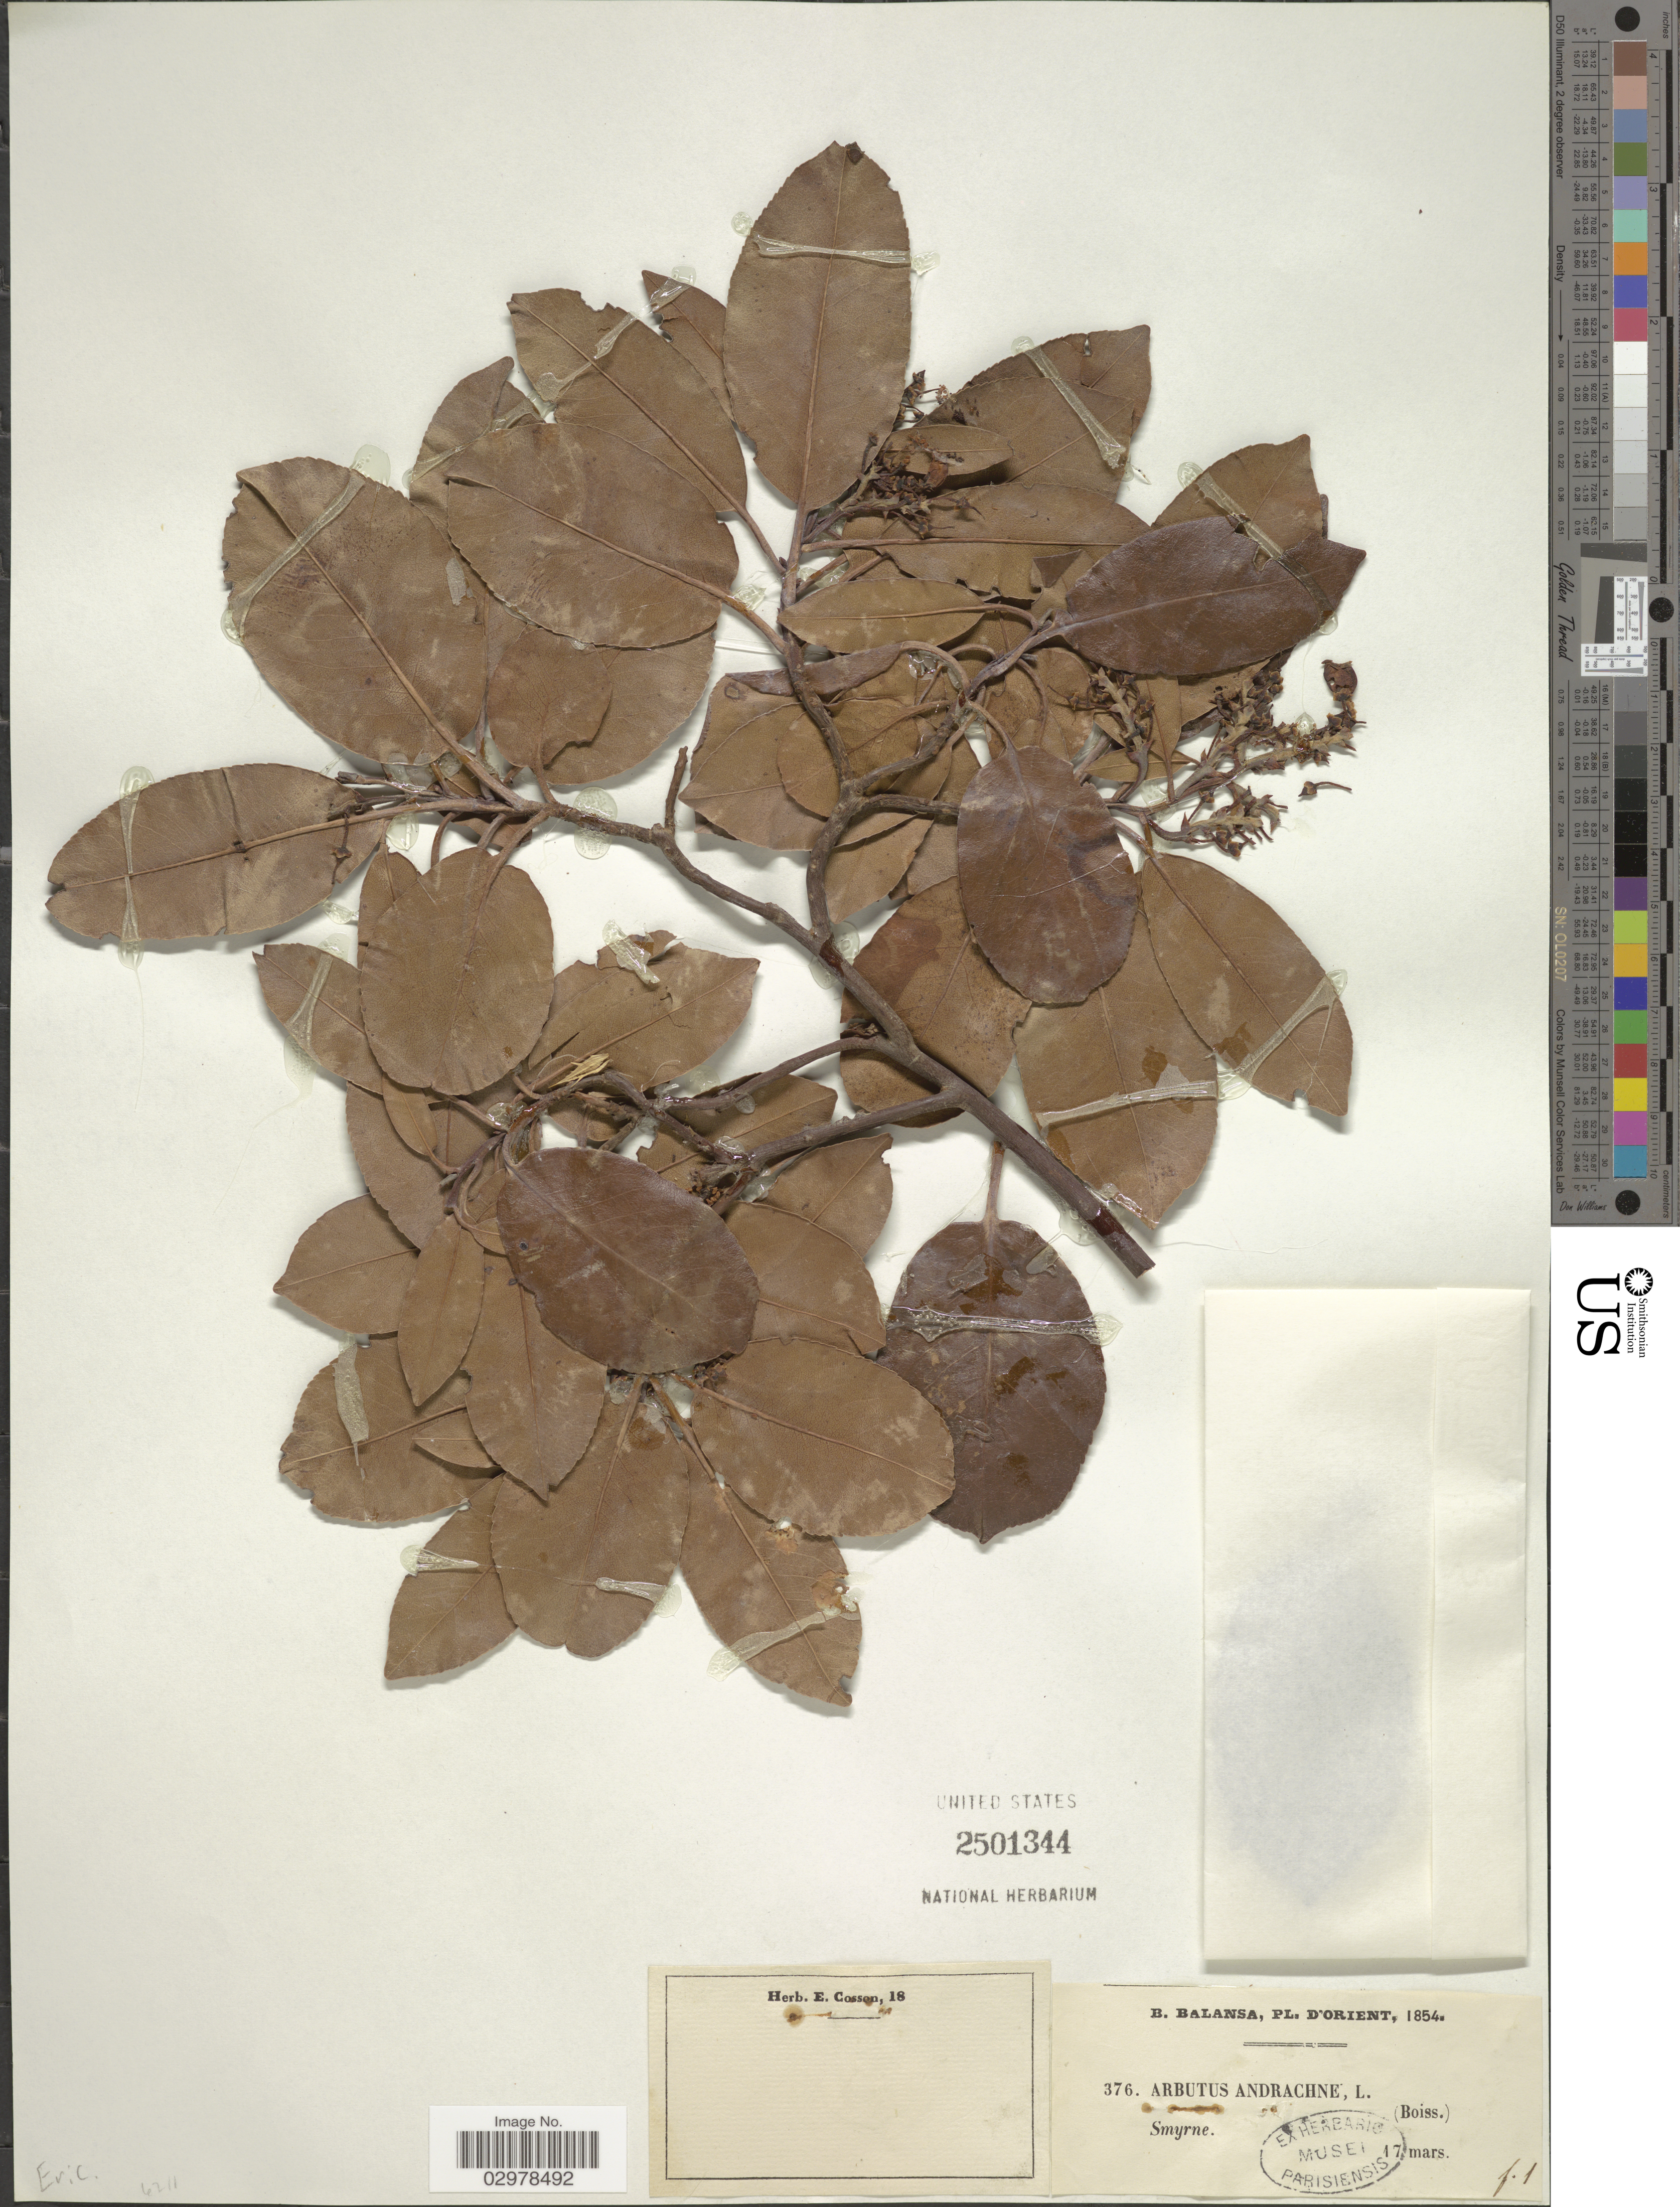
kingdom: Plantae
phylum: Tracheophyta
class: Magnoliopsida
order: Ericales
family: Ericaceae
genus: Arbutus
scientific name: Arbutus andrachne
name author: L.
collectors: B. Balansa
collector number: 376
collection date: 1854-03-17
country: Turkey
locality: Pl. D'Orient, Smyrne.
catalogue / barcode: US 2501344